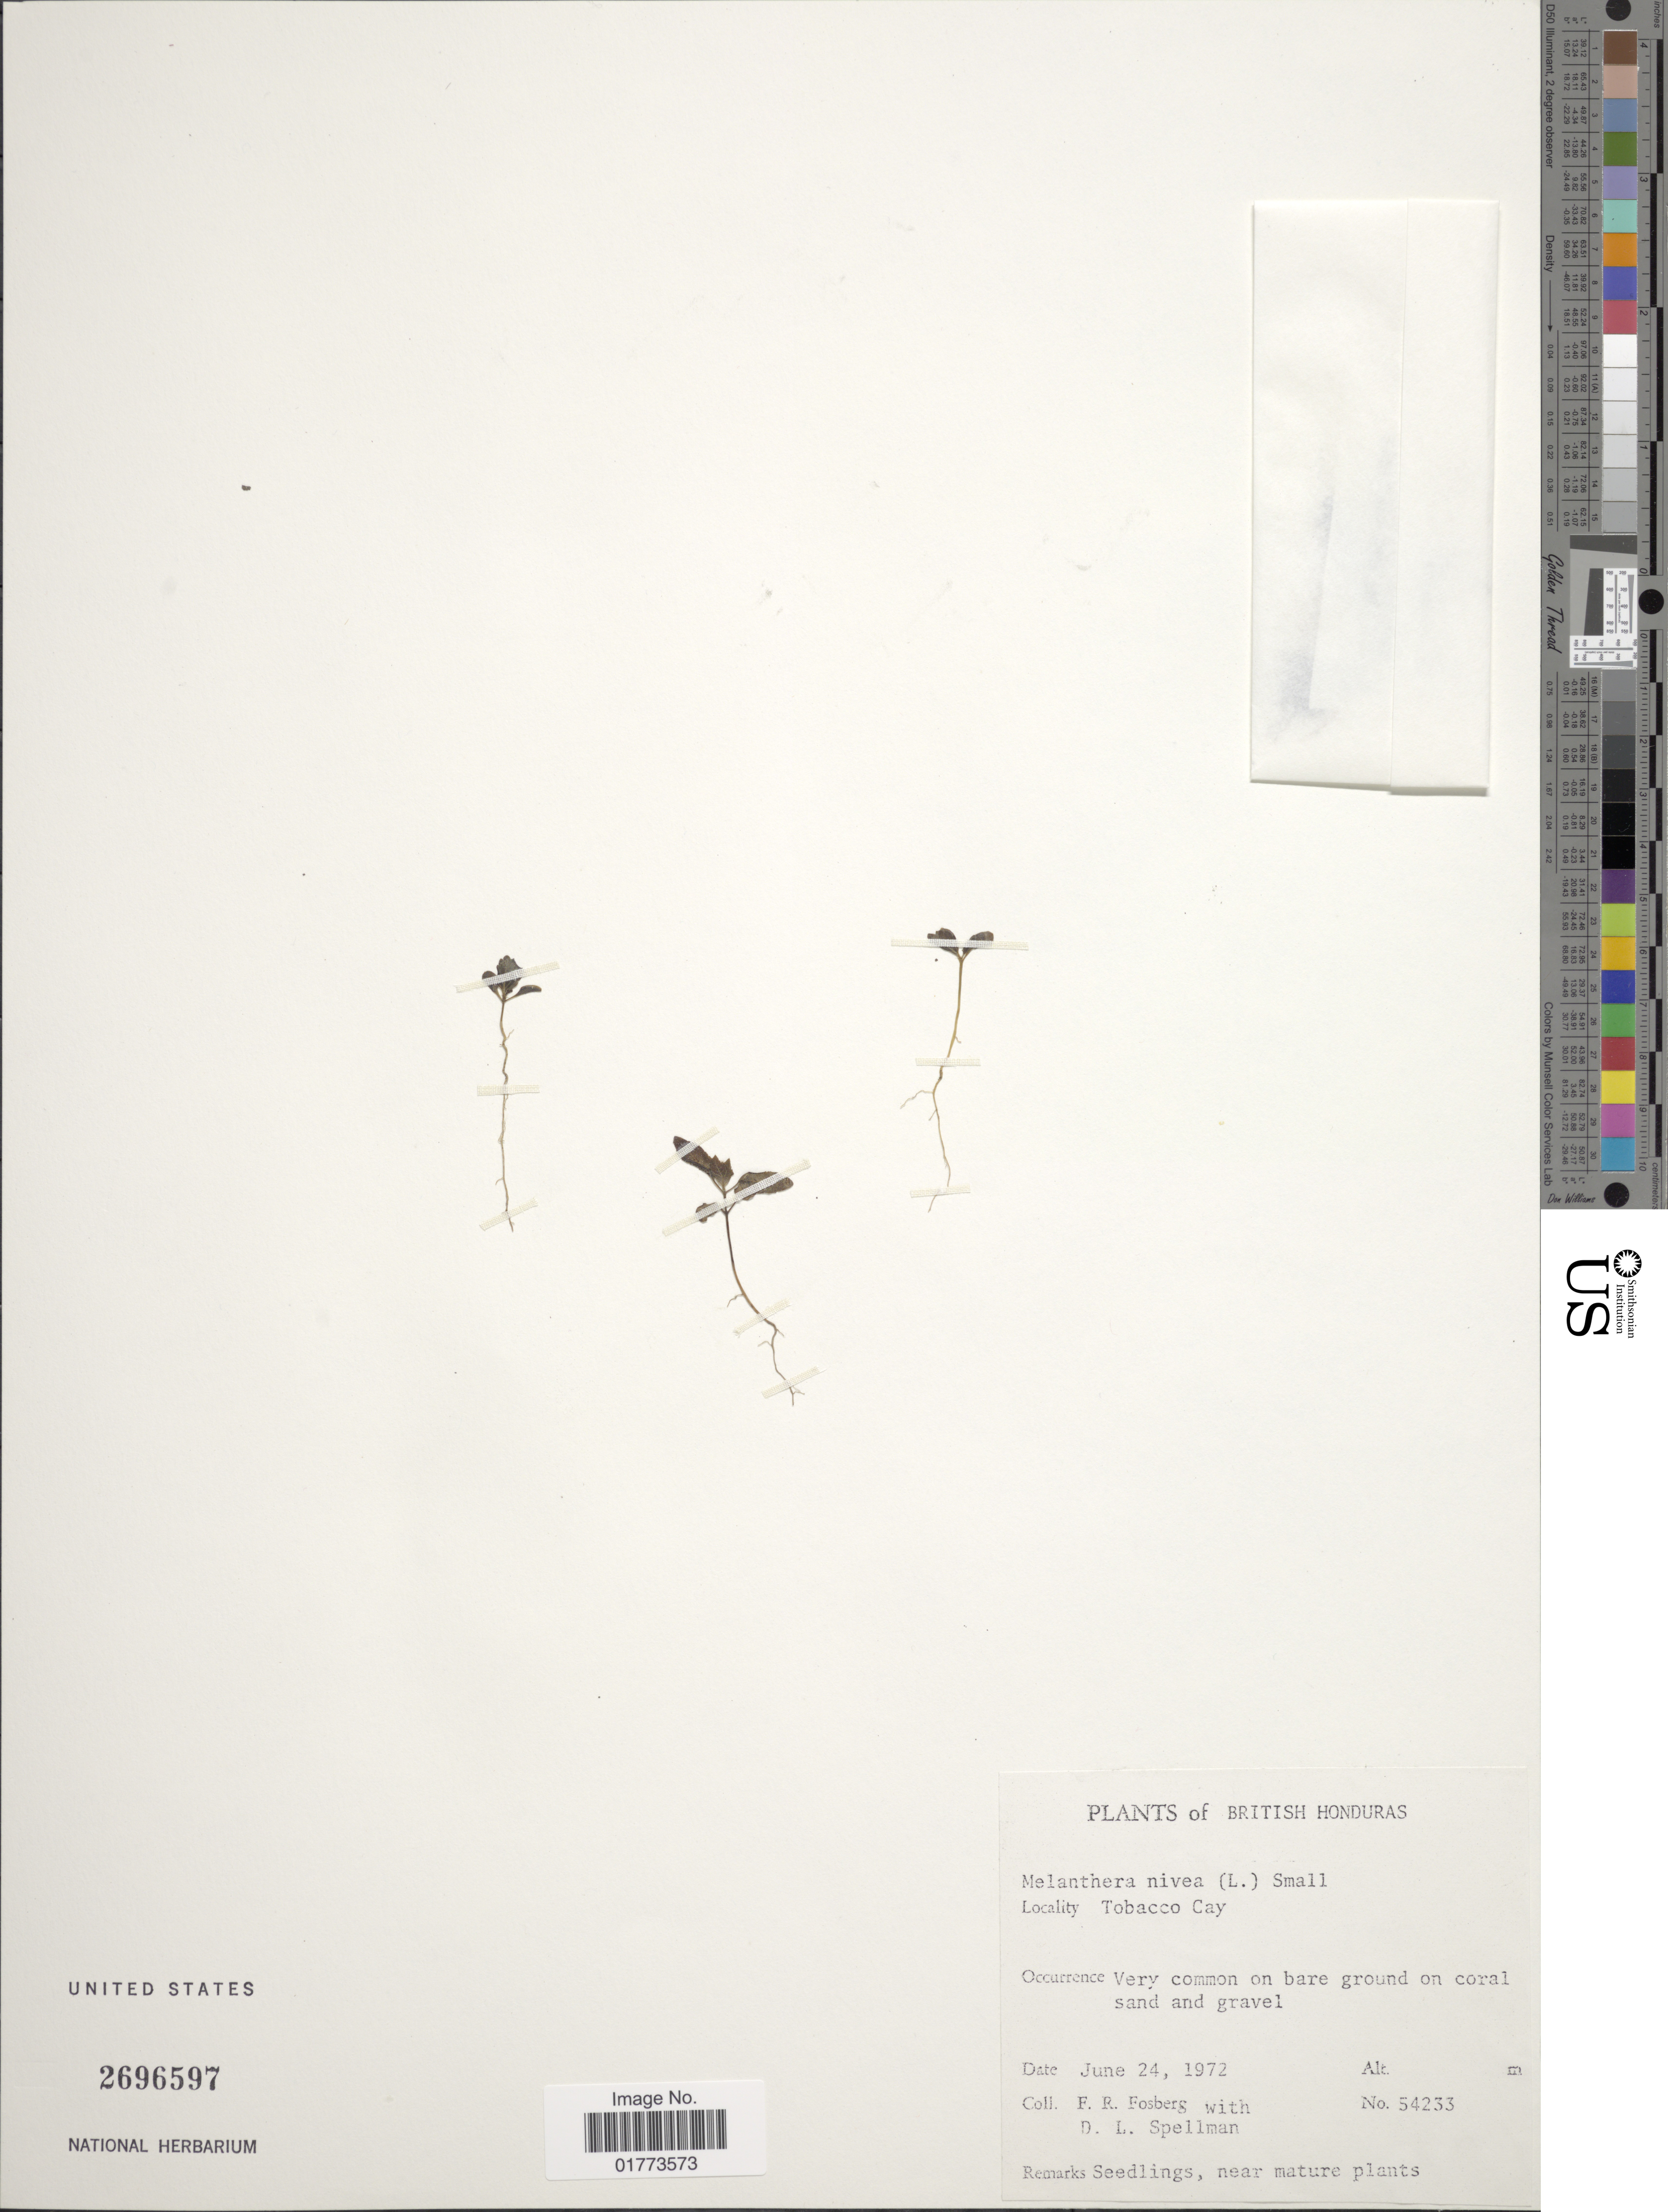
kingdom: Plantae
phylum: Tracheophyta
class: Magnoliopsida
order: Asterales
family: Asteraceae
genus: Melanthera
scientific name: Melanthera nivea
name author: (L.) Small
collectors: F. R. Fosberg & D. L. Spellman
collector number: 54233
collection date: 1972-06-24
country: Belize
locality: British Honduras, Tobacco Cay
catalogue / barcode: US 2696597